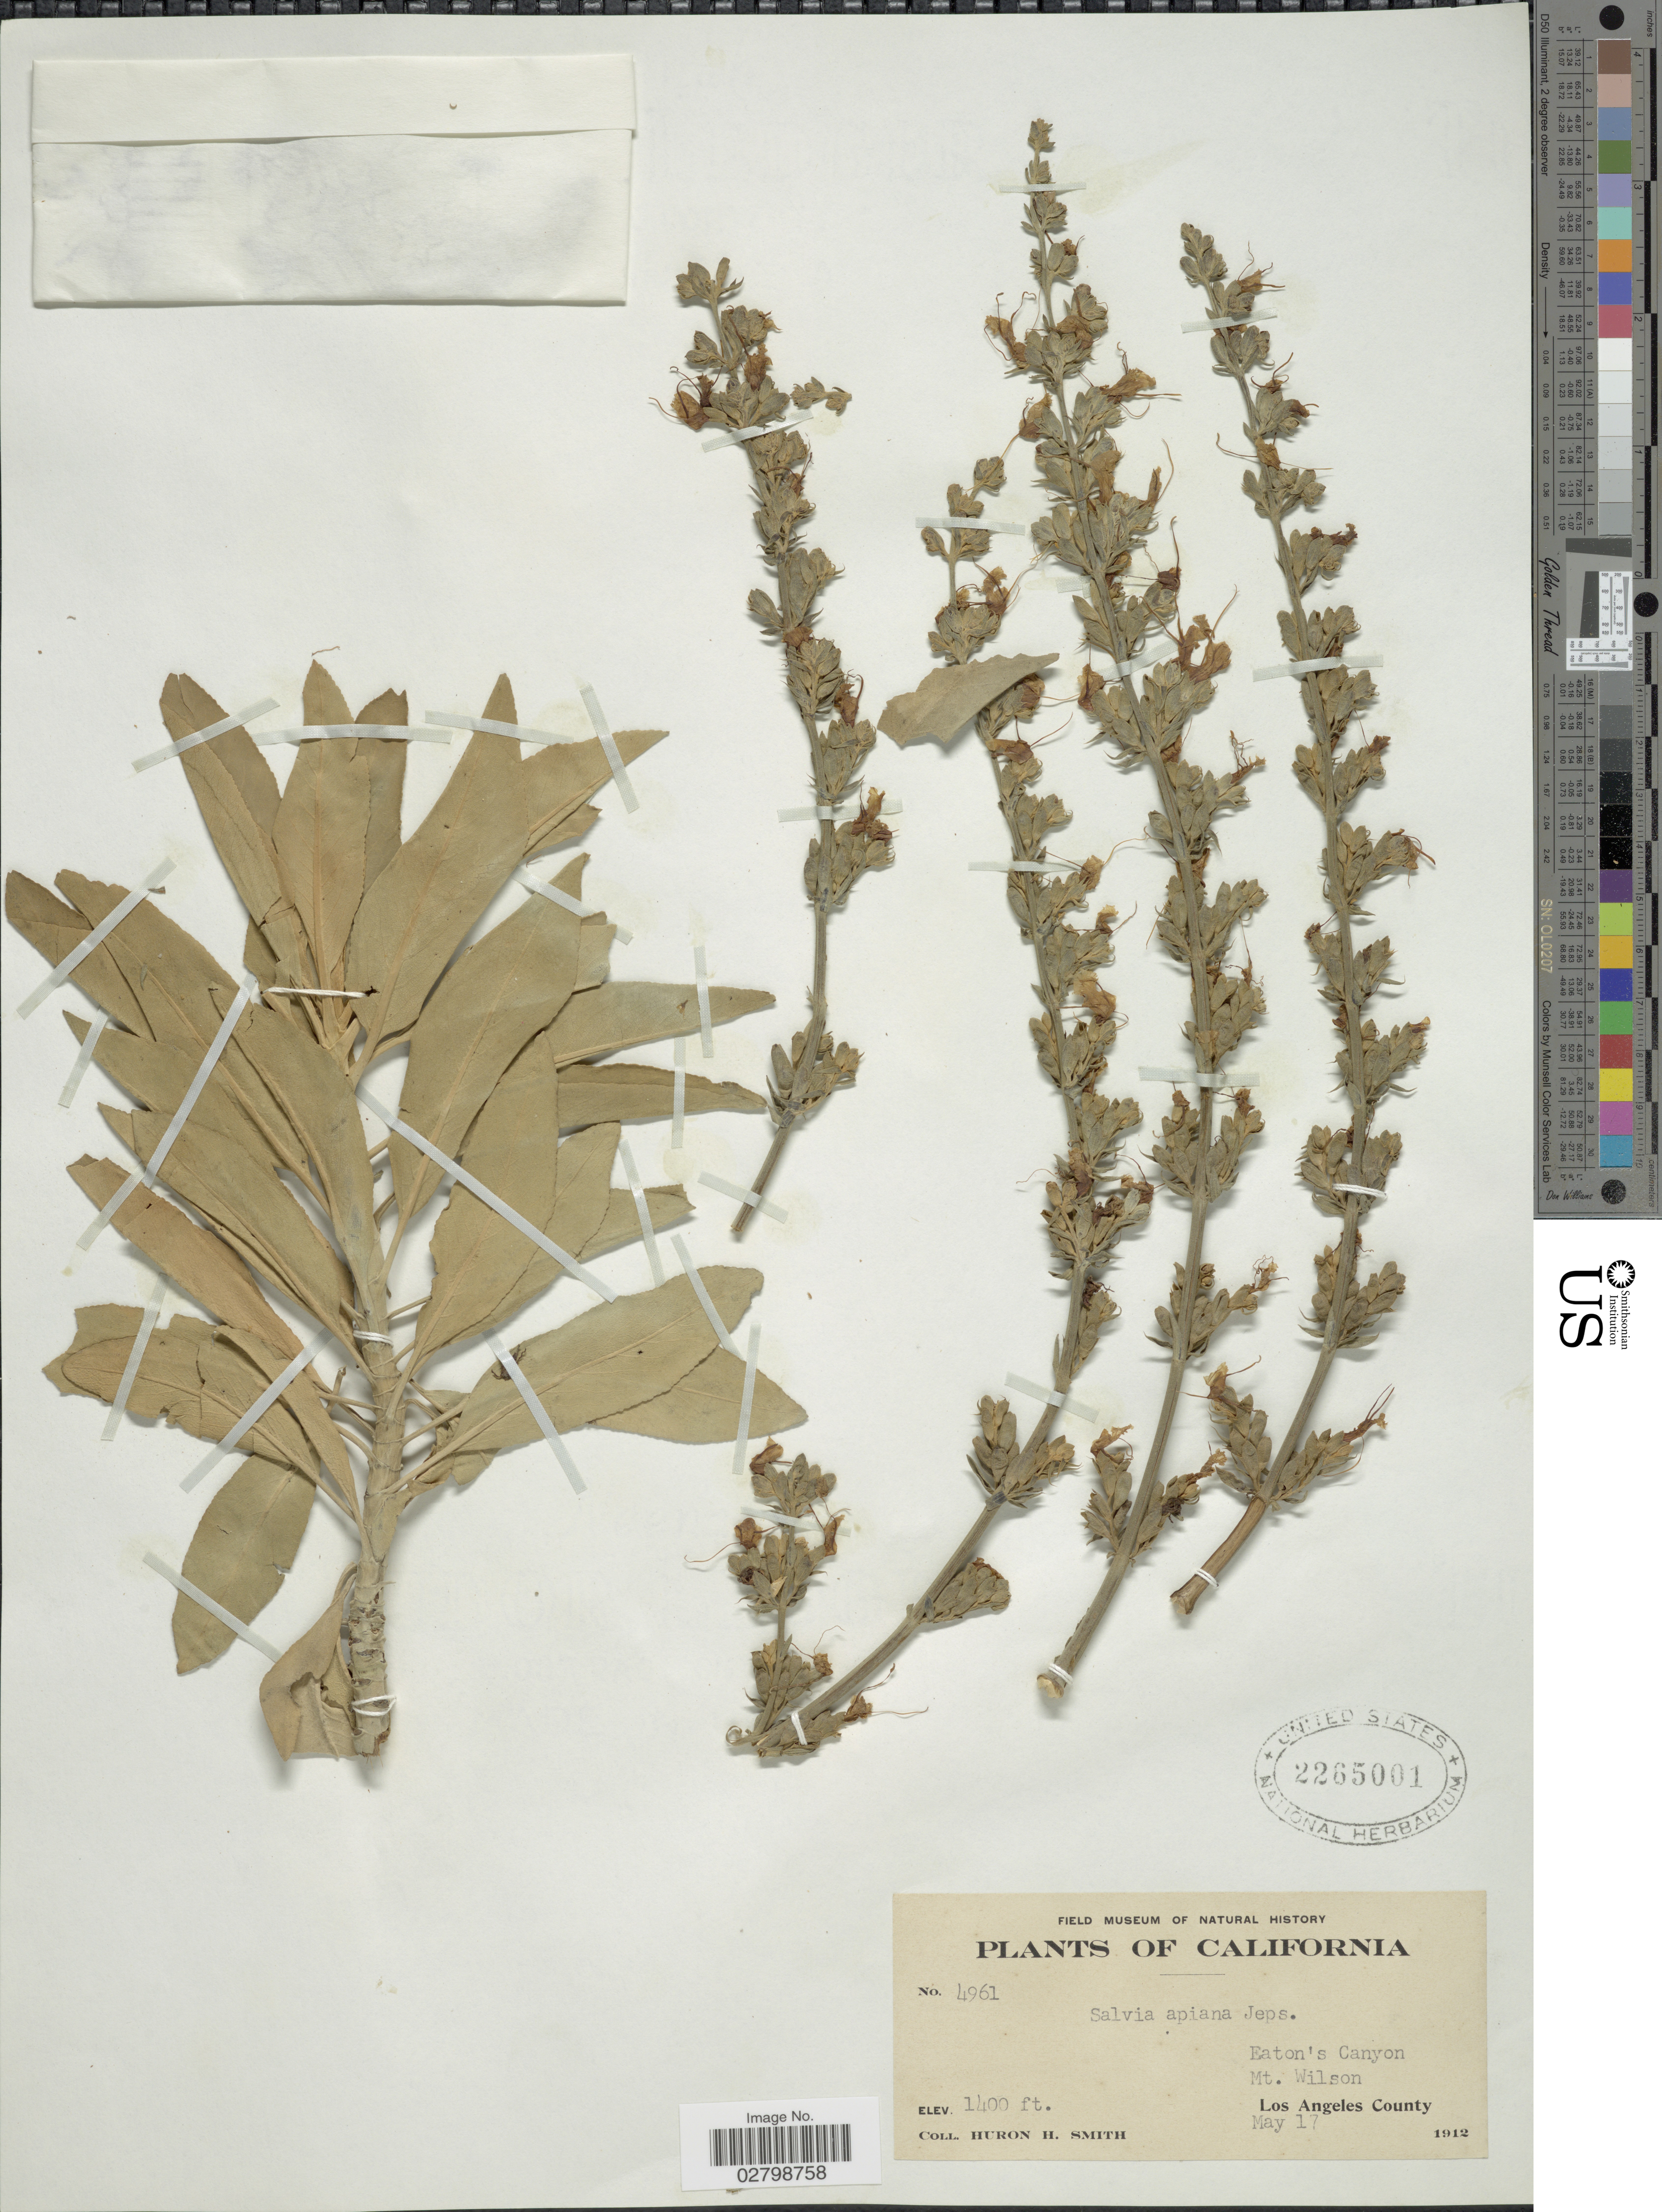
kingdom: Plantae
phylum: Tracheophyta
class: Magnoliopsida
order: Lamiales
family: Lamiaceae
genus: Salvia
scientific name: Salvia apiana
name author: Jeps.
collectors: Huron H. Smith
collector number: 4961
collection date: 1912-05-17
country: United States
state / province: California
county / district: Los Angeles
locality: Eaton's Canyon, Mt. Wilson, Los Angeles County.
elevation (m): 427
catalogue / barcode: US 2265001